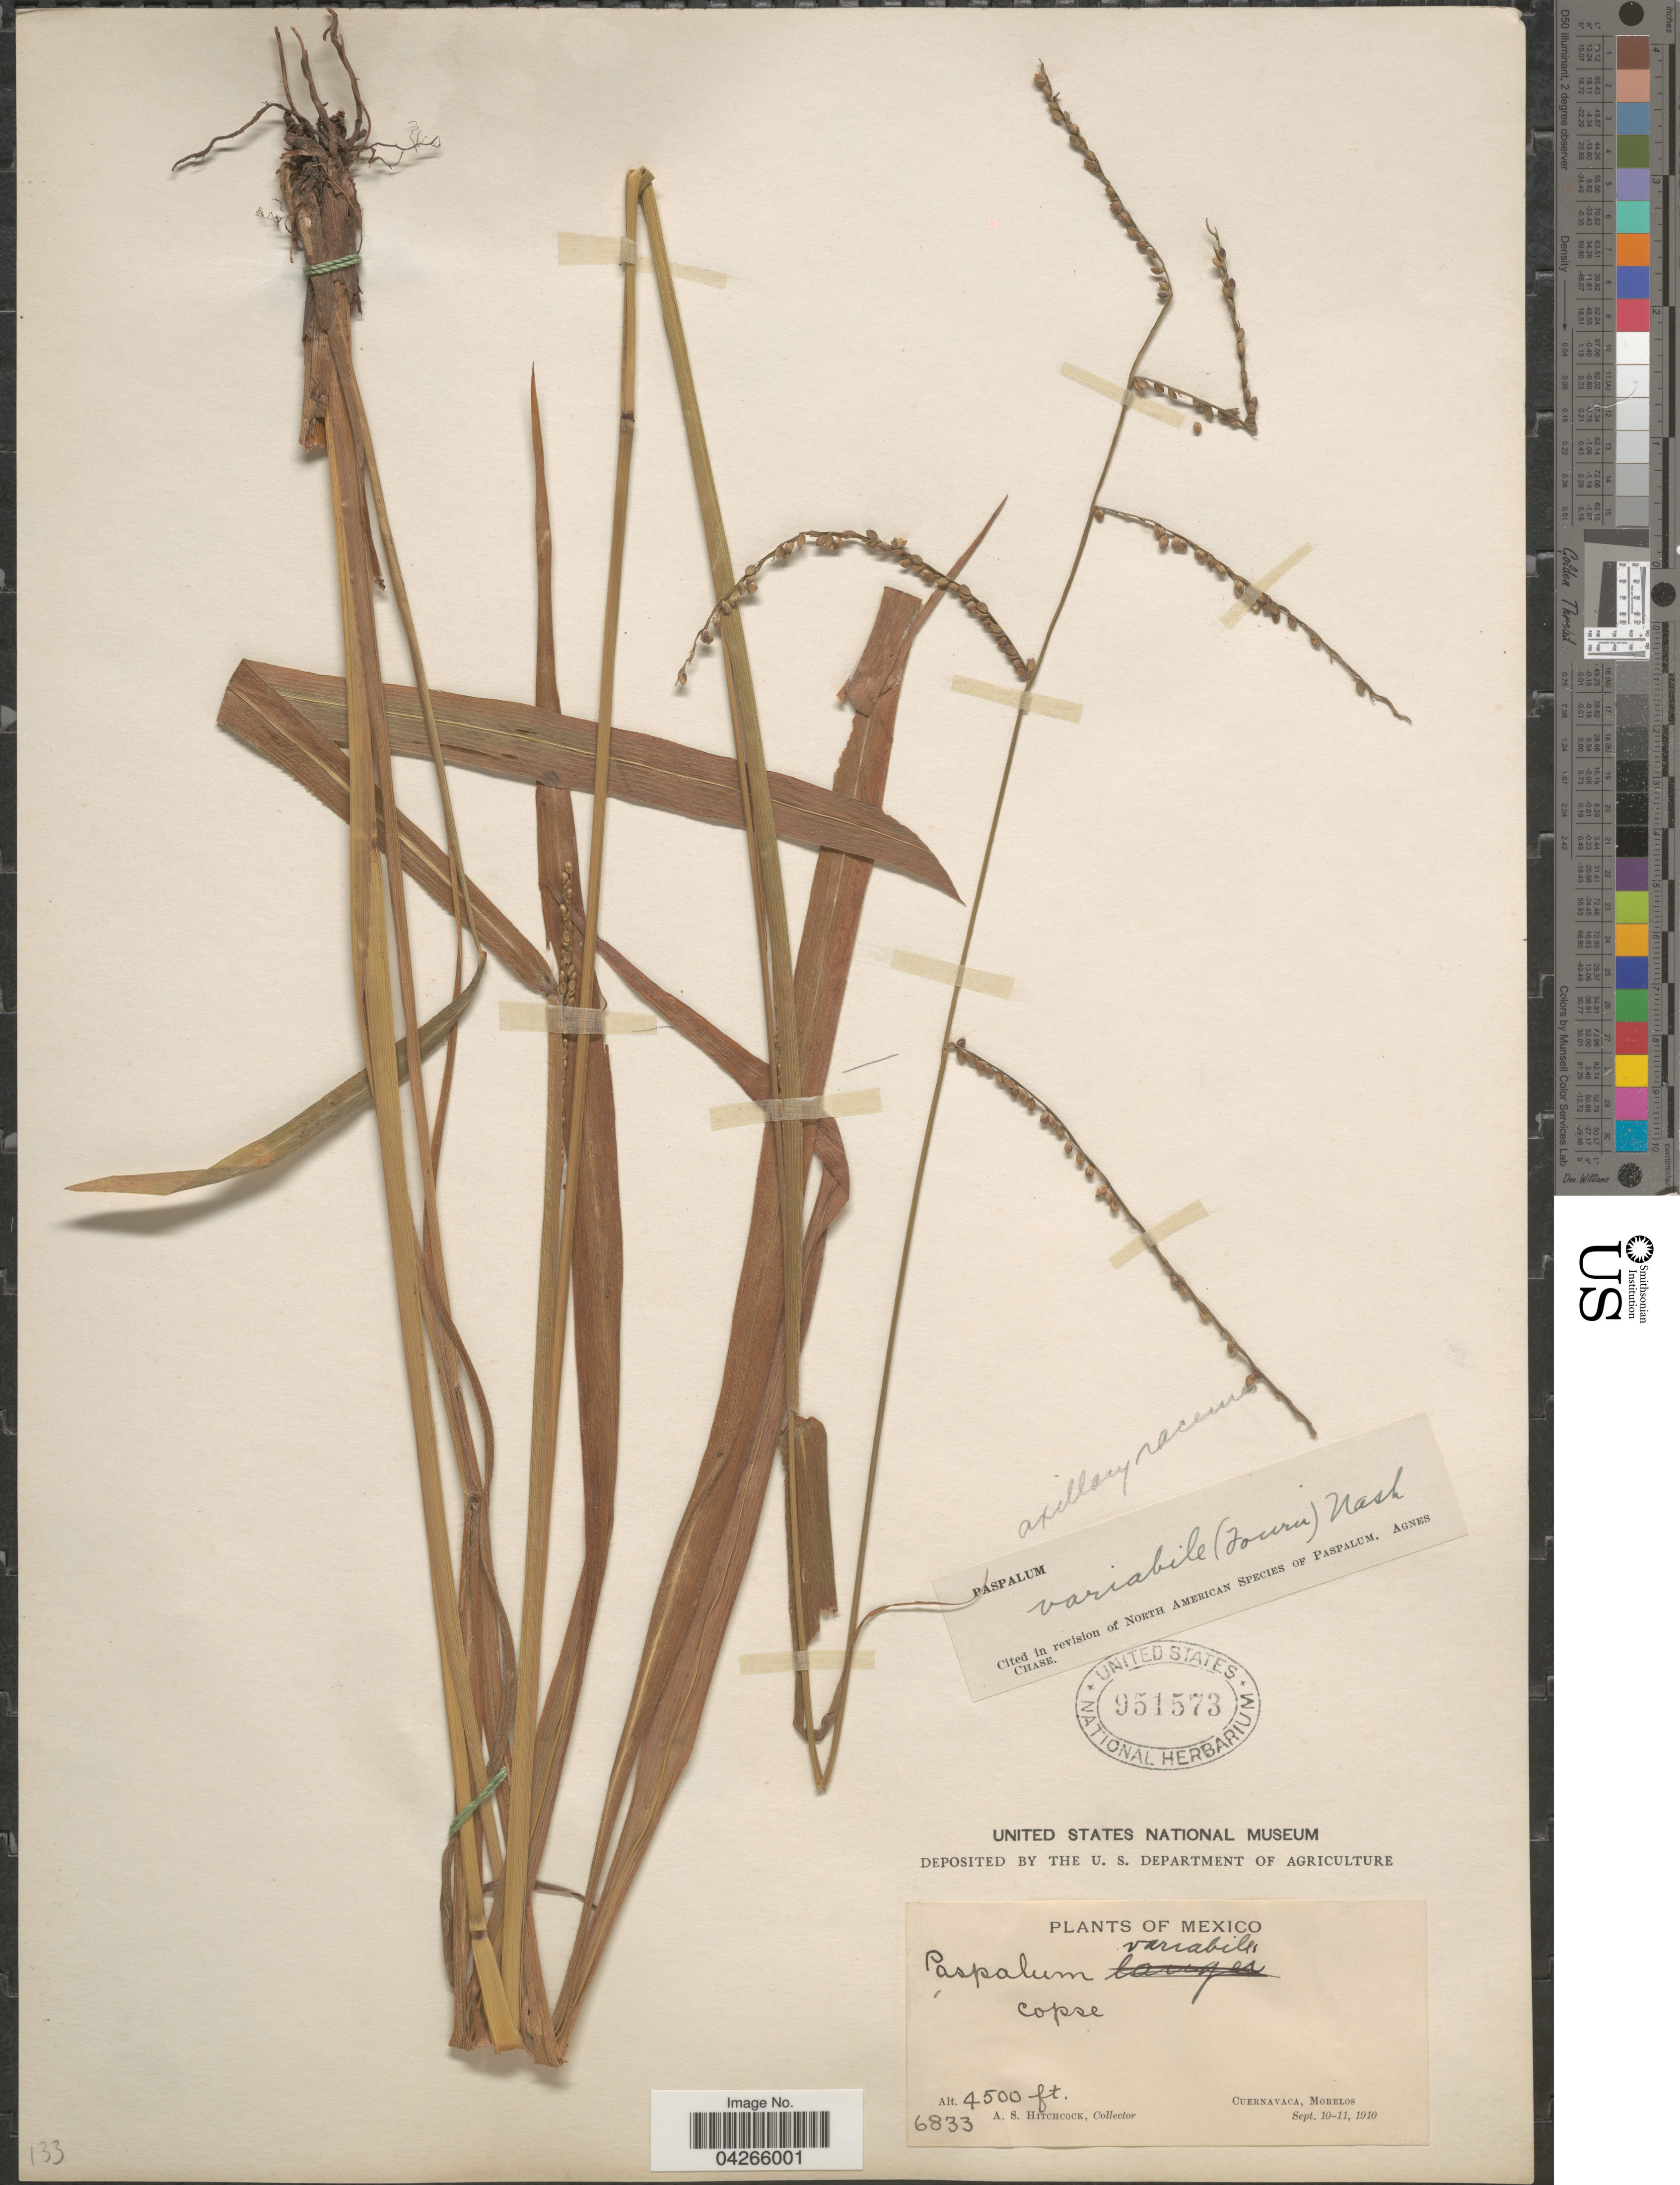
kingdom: Plantae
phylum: Tracheophyta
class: Liliopsida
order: Poales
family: Poaceae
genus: Paspalum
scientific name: Paspalum variabile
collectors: A. S. Hitchcock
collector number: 6833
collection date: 1910-09-10/1910-09-11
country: Mexico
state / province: Morelos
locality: Cuernavaca.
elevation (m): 1372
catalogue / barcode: US 951573